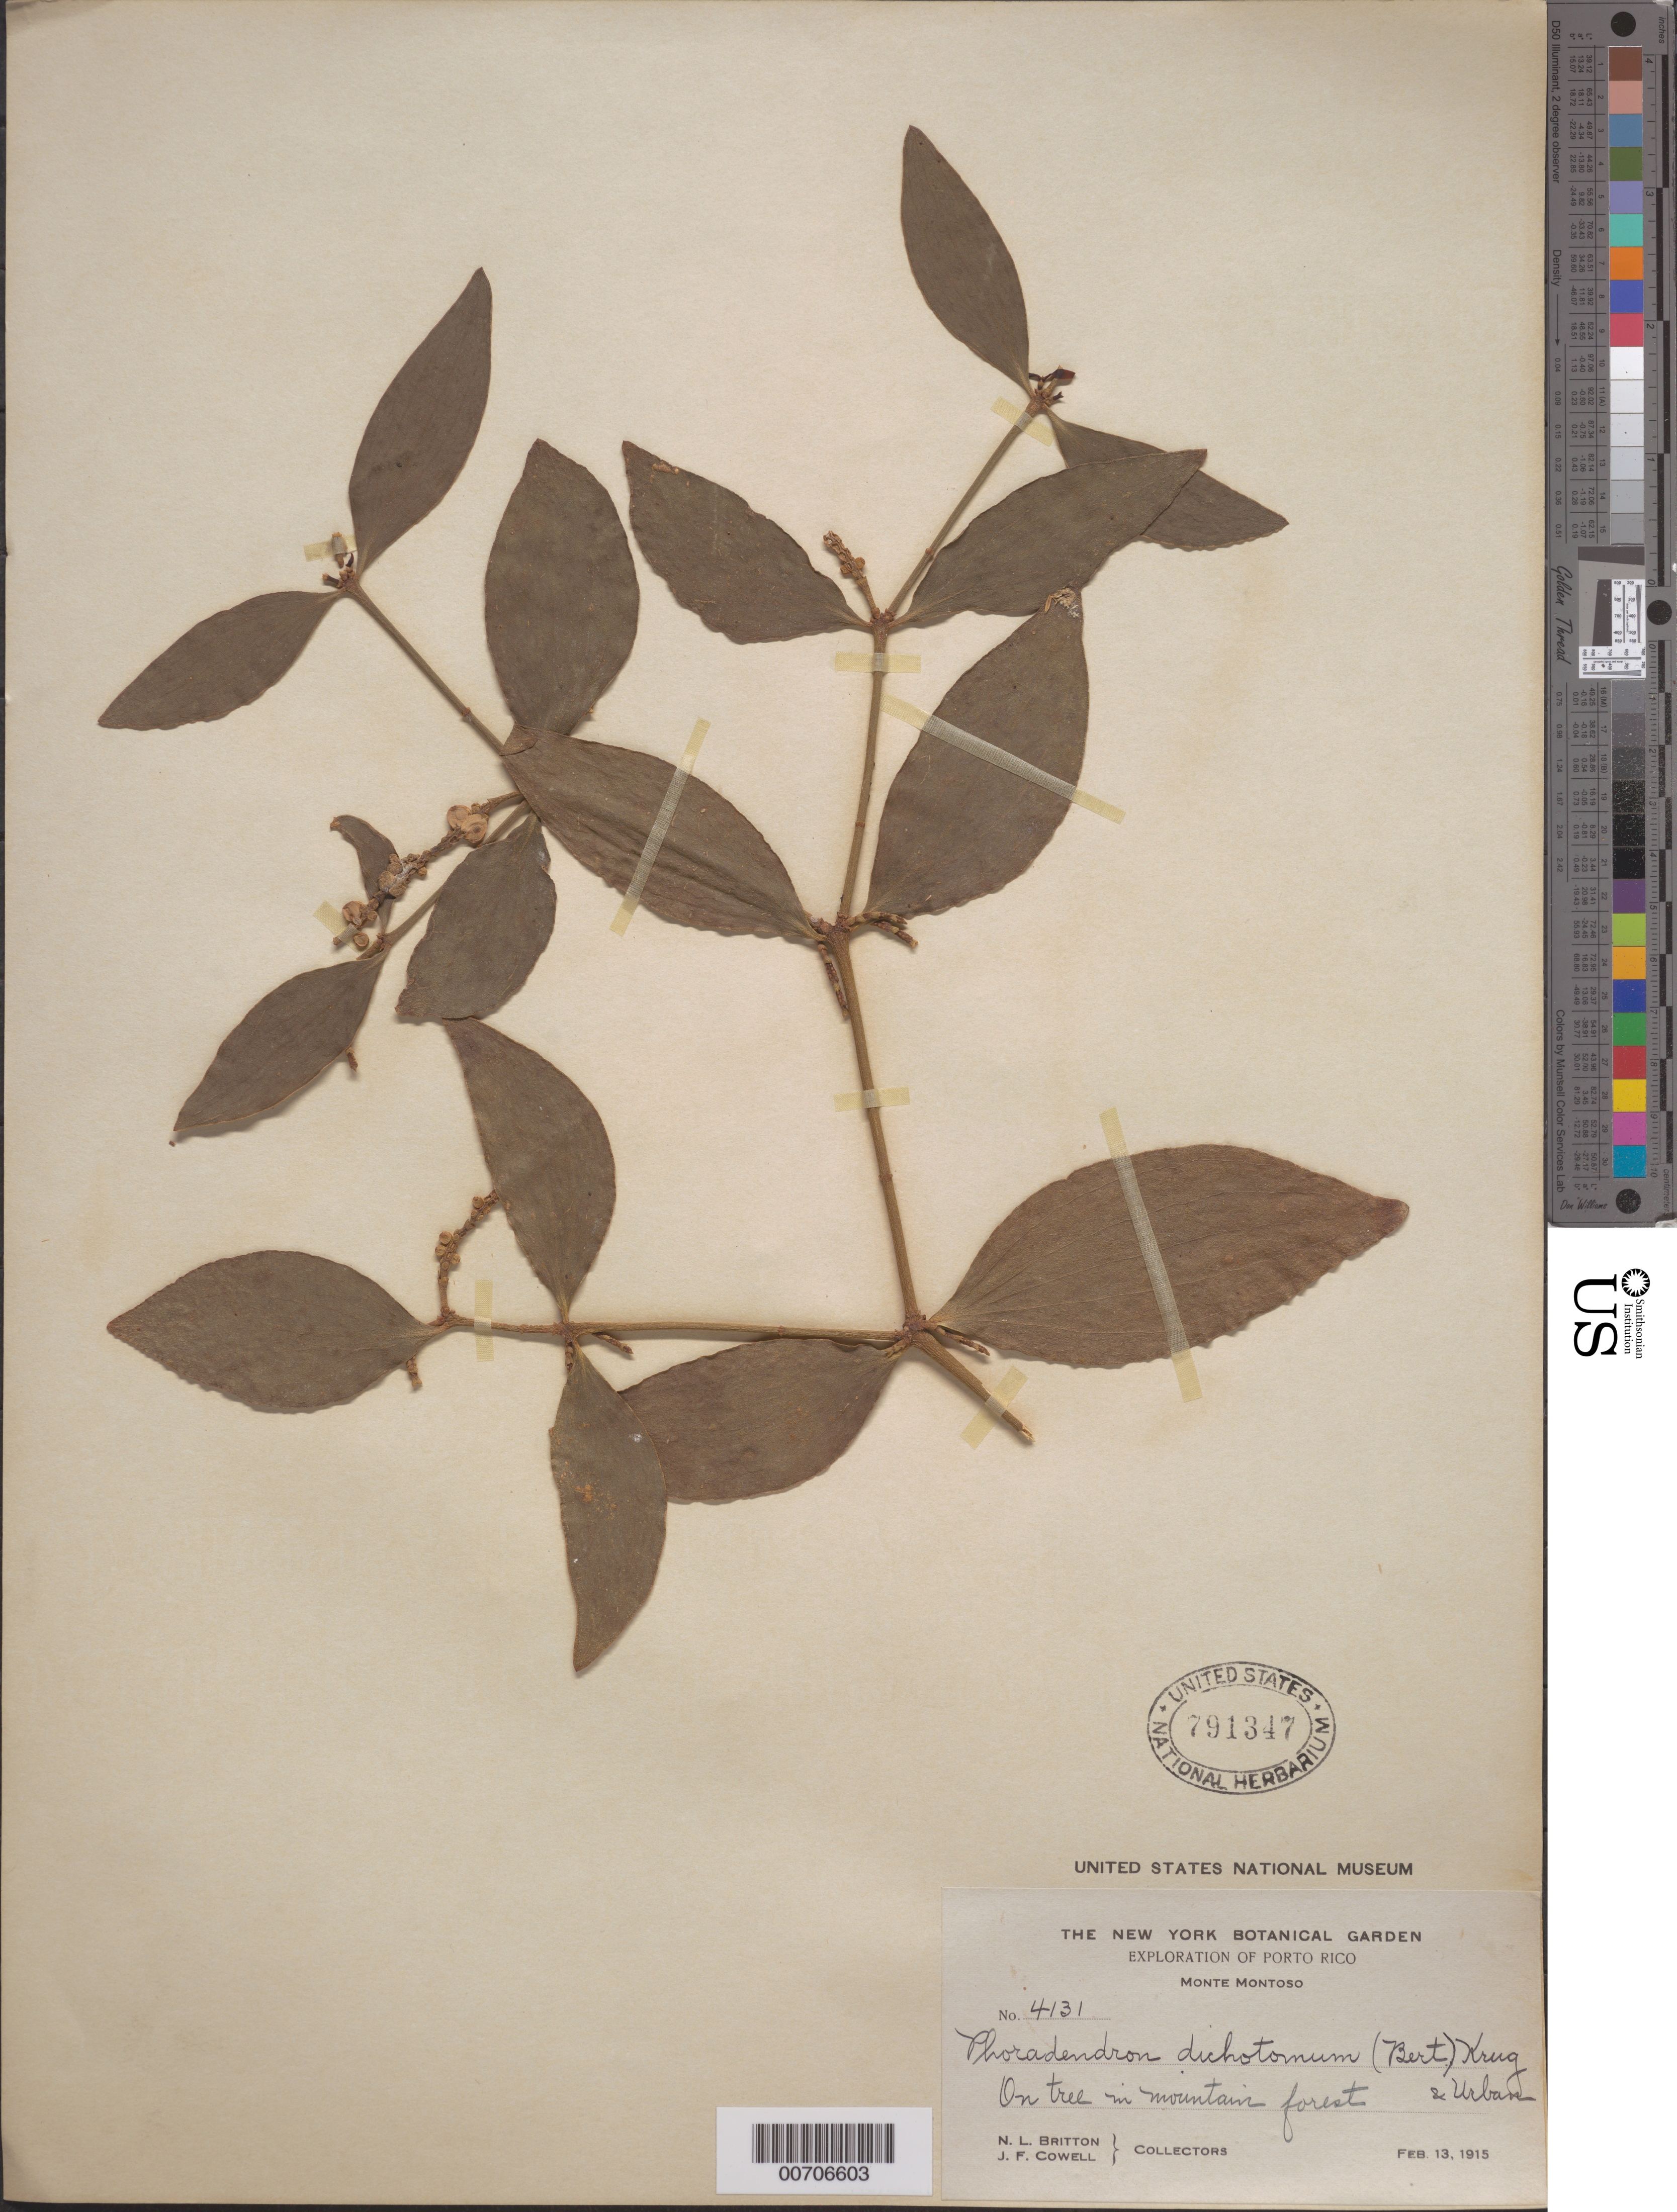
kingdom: Plantae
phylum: Tracheophyta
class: Magnoliopsida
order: Santalales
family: Viscaceae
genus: Phoradendron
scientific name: Phoradendron dichotomum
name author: Ettingsh.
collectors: N. Britton & J. F. Cowell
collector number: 4131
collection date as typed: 13 Feb 1915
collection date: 1915-02-13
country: Puerto Rico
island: Greater Antilles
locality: Monte Montoso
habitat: On tree in mountain forest.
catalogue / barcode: US 791347